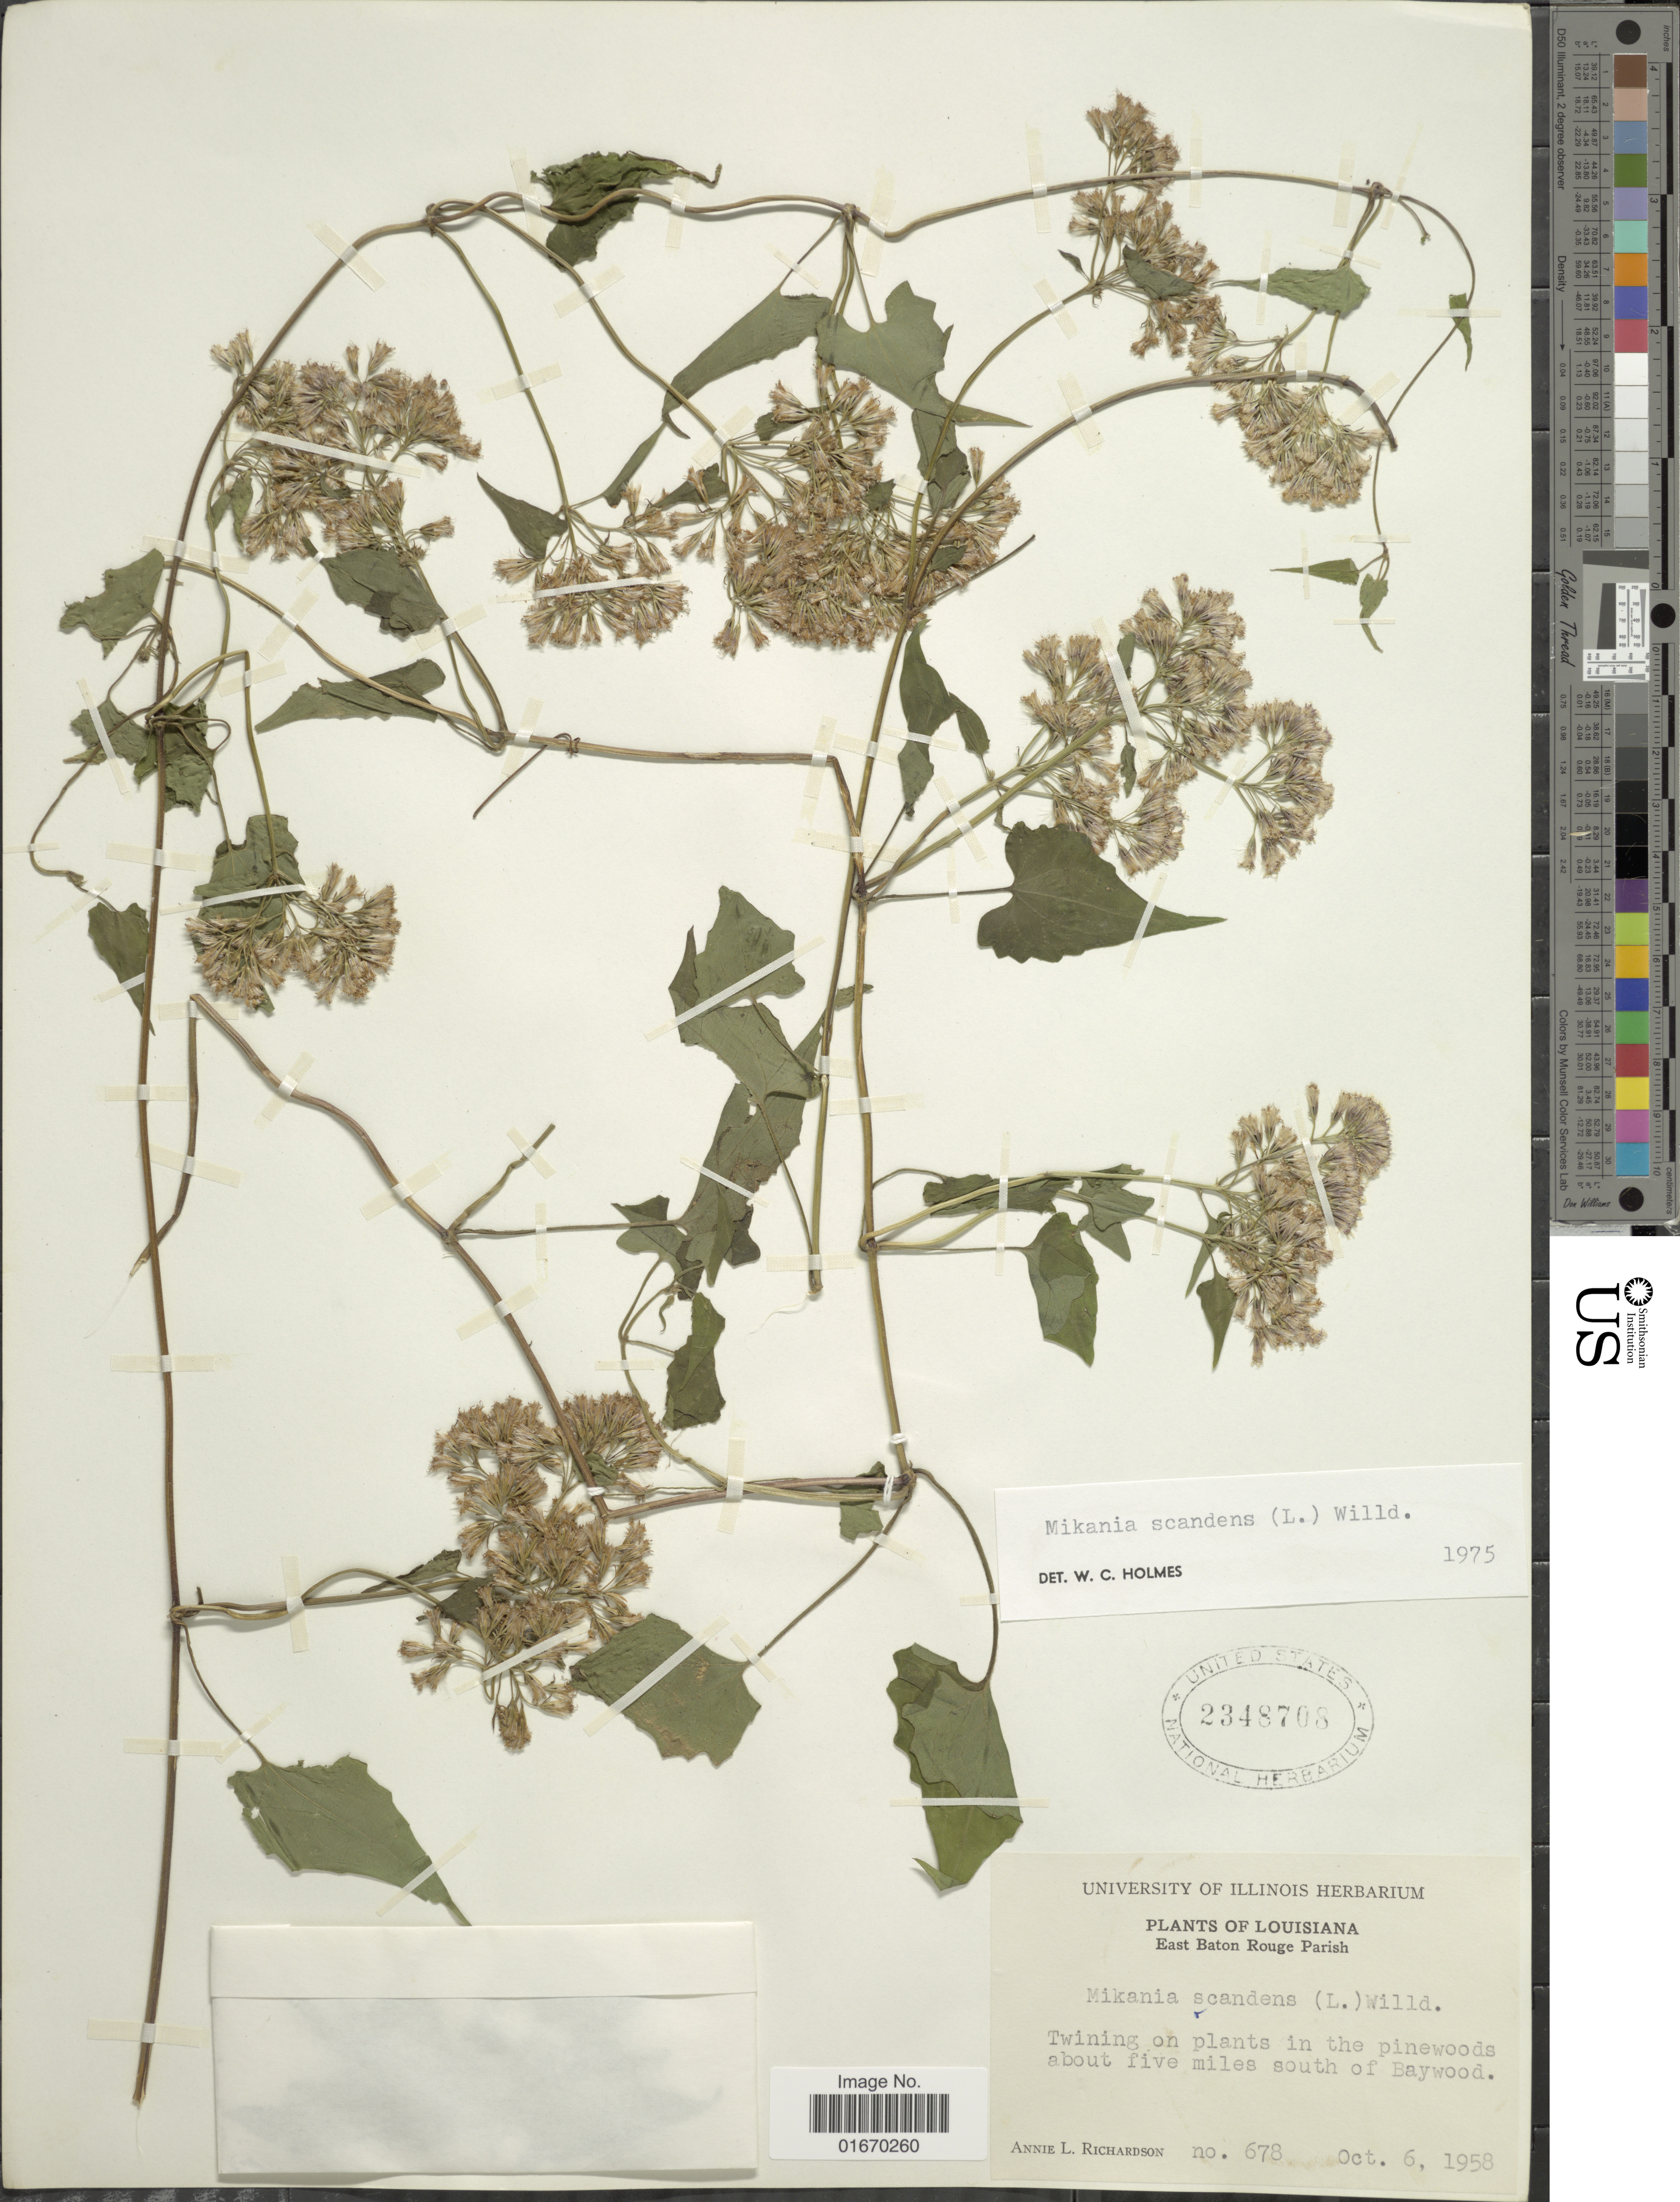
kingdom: Plantae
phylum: Tracheophyta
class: Magnoliopsida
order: Asterales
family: Asteraceae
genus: Mikania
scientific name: Mikania scandens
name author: (L.) Willd.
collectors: A. L. Richardson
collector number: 678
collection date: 1958-10-06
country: United States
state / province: Louisiana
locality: East Baton Rouge Parish, about five miles south of Baywood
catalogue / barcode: US 2348708